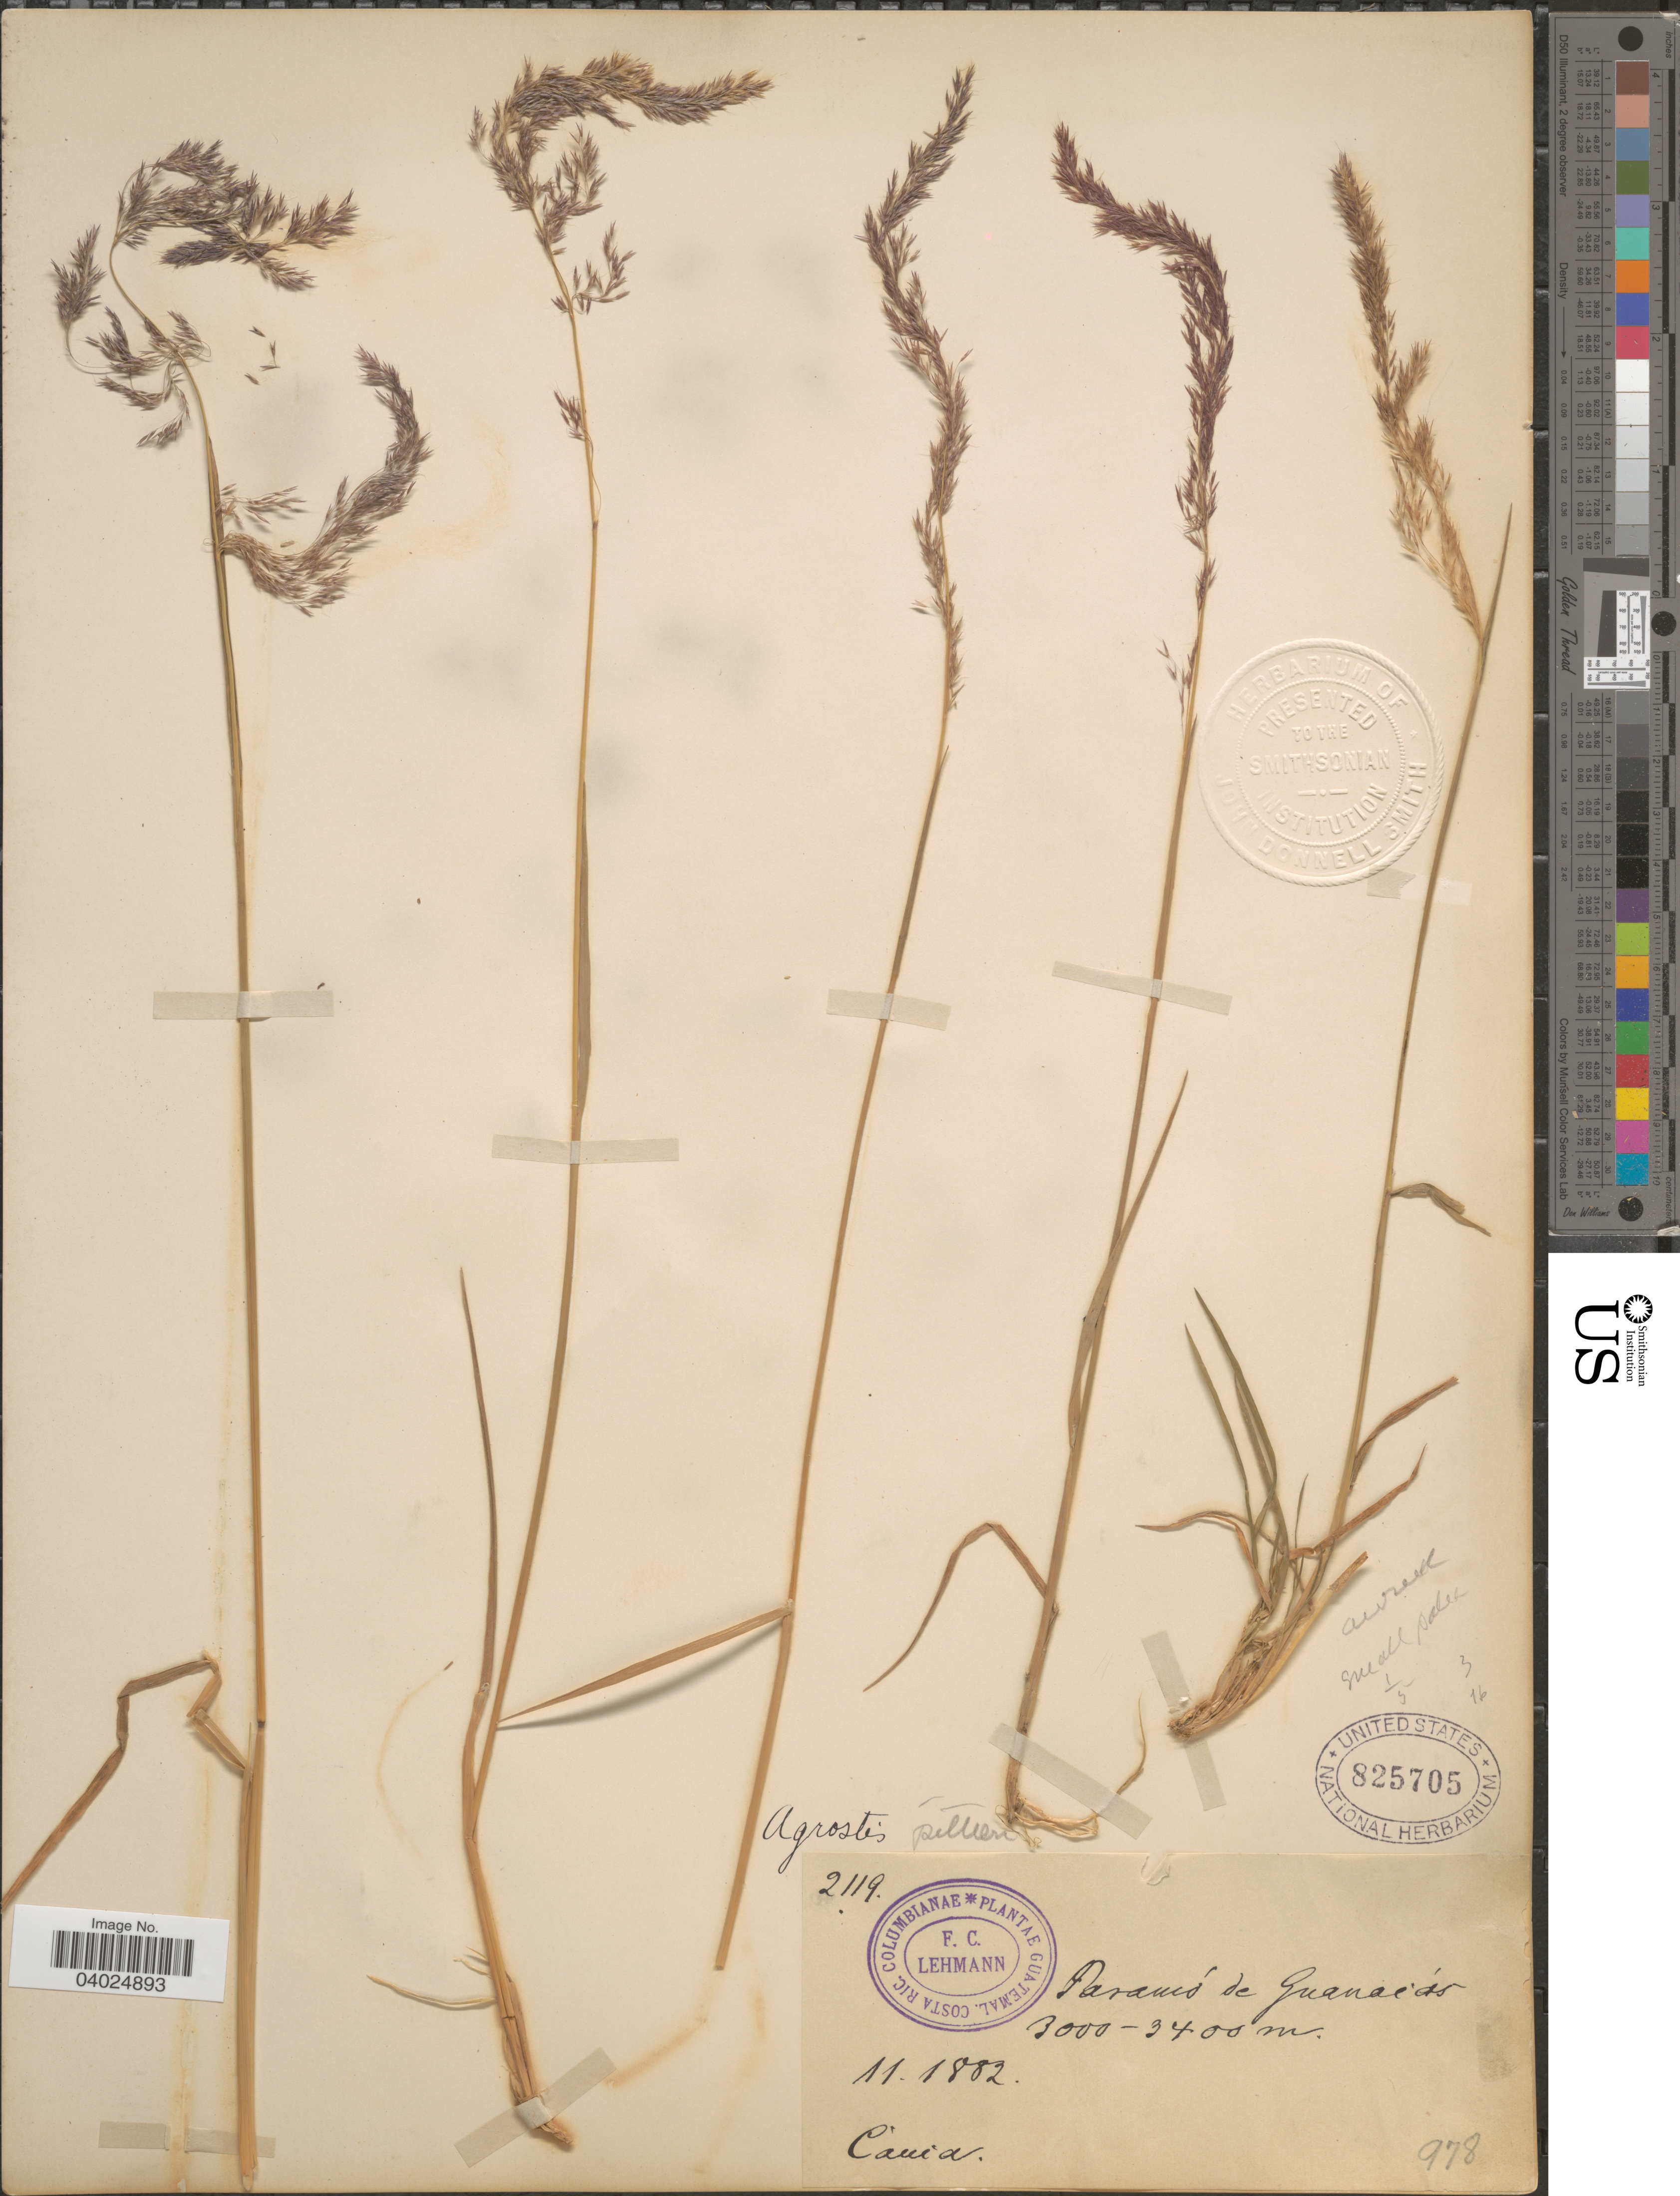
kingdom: Plantae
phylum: Tracheophyta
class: Liliopsida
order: Poales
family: Poaceae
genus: Agrostis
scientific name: Agrostis tolucensis Kunth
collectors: F. C. Lehmann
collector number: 2119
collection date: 1882-11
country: Colombia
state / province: Cauca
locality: Paramó de Guanacás.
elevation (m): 3000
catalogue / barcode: US 825705